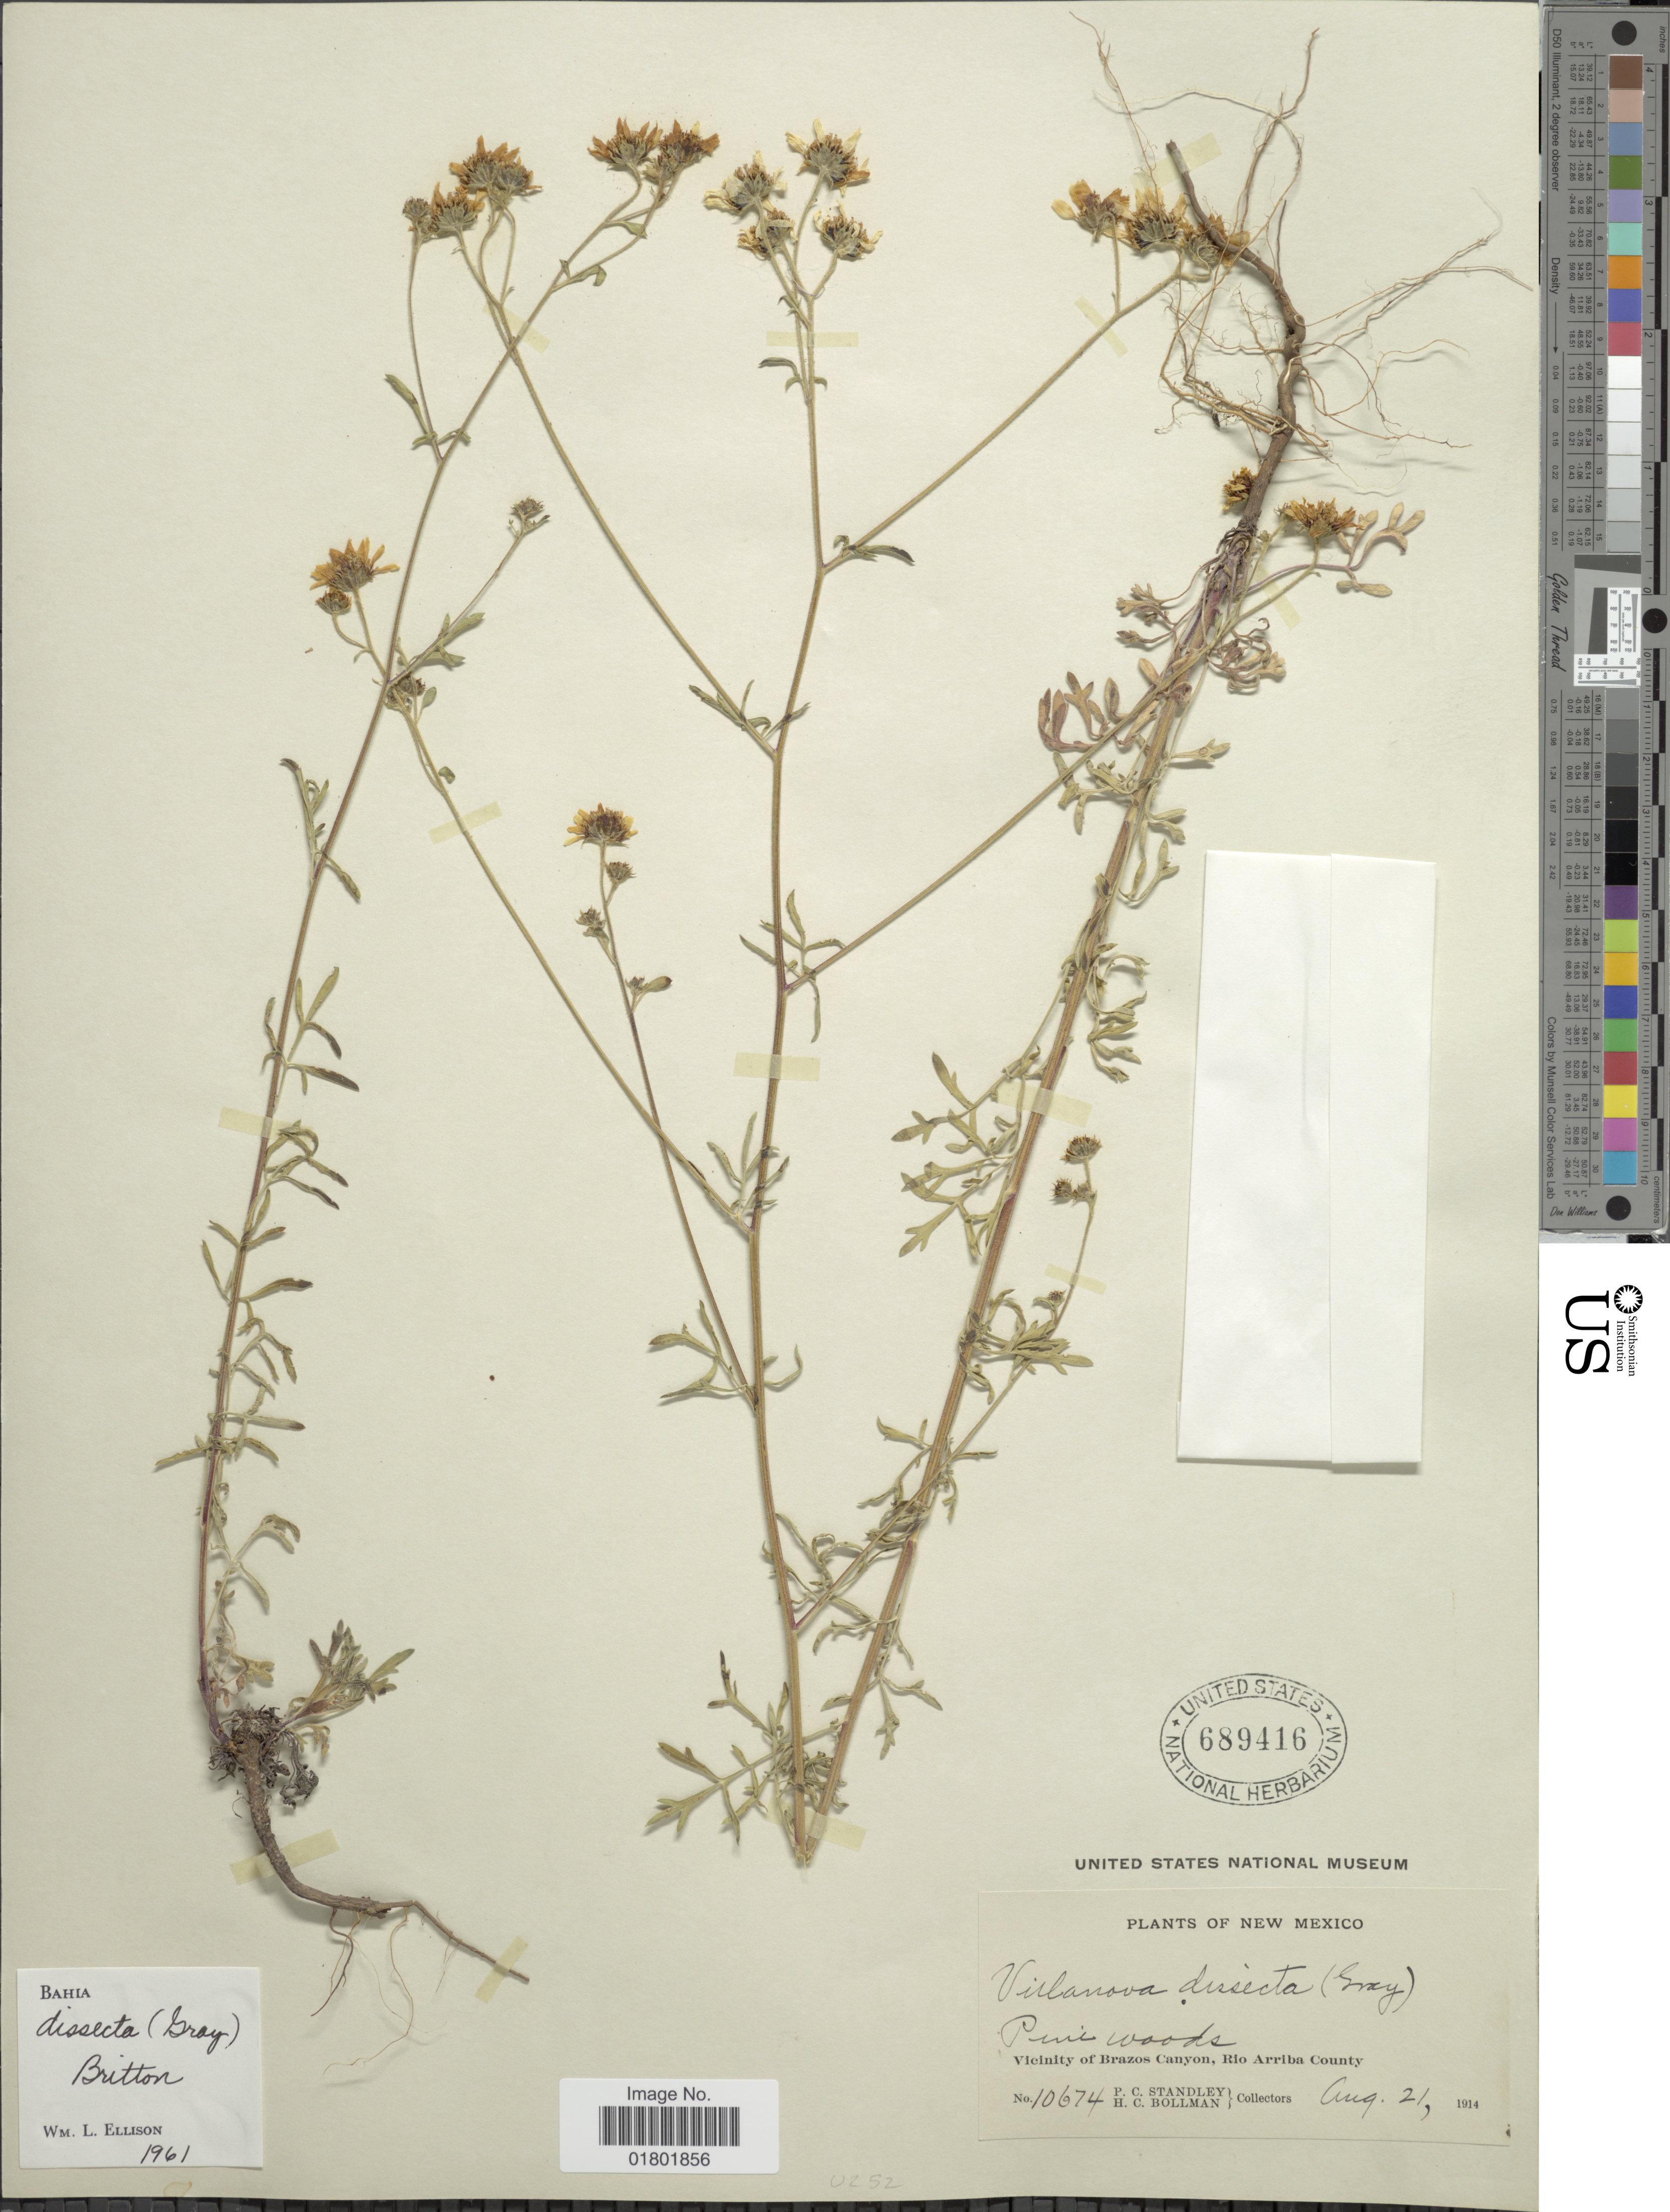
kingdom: Plantae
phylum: Tracheophyta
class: Magnoliopsida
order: Asterales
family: Asteraceae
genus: Bahia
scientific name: Bahia dissecta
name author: (A. Gray) Britton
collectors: P. C. Standley & H. C. Bollman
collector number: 10674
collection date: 1914-08-21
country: United States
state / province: New Mexico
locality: Vicinity of Brazos Canyon, Rio Arriba County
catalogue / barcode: US 689416